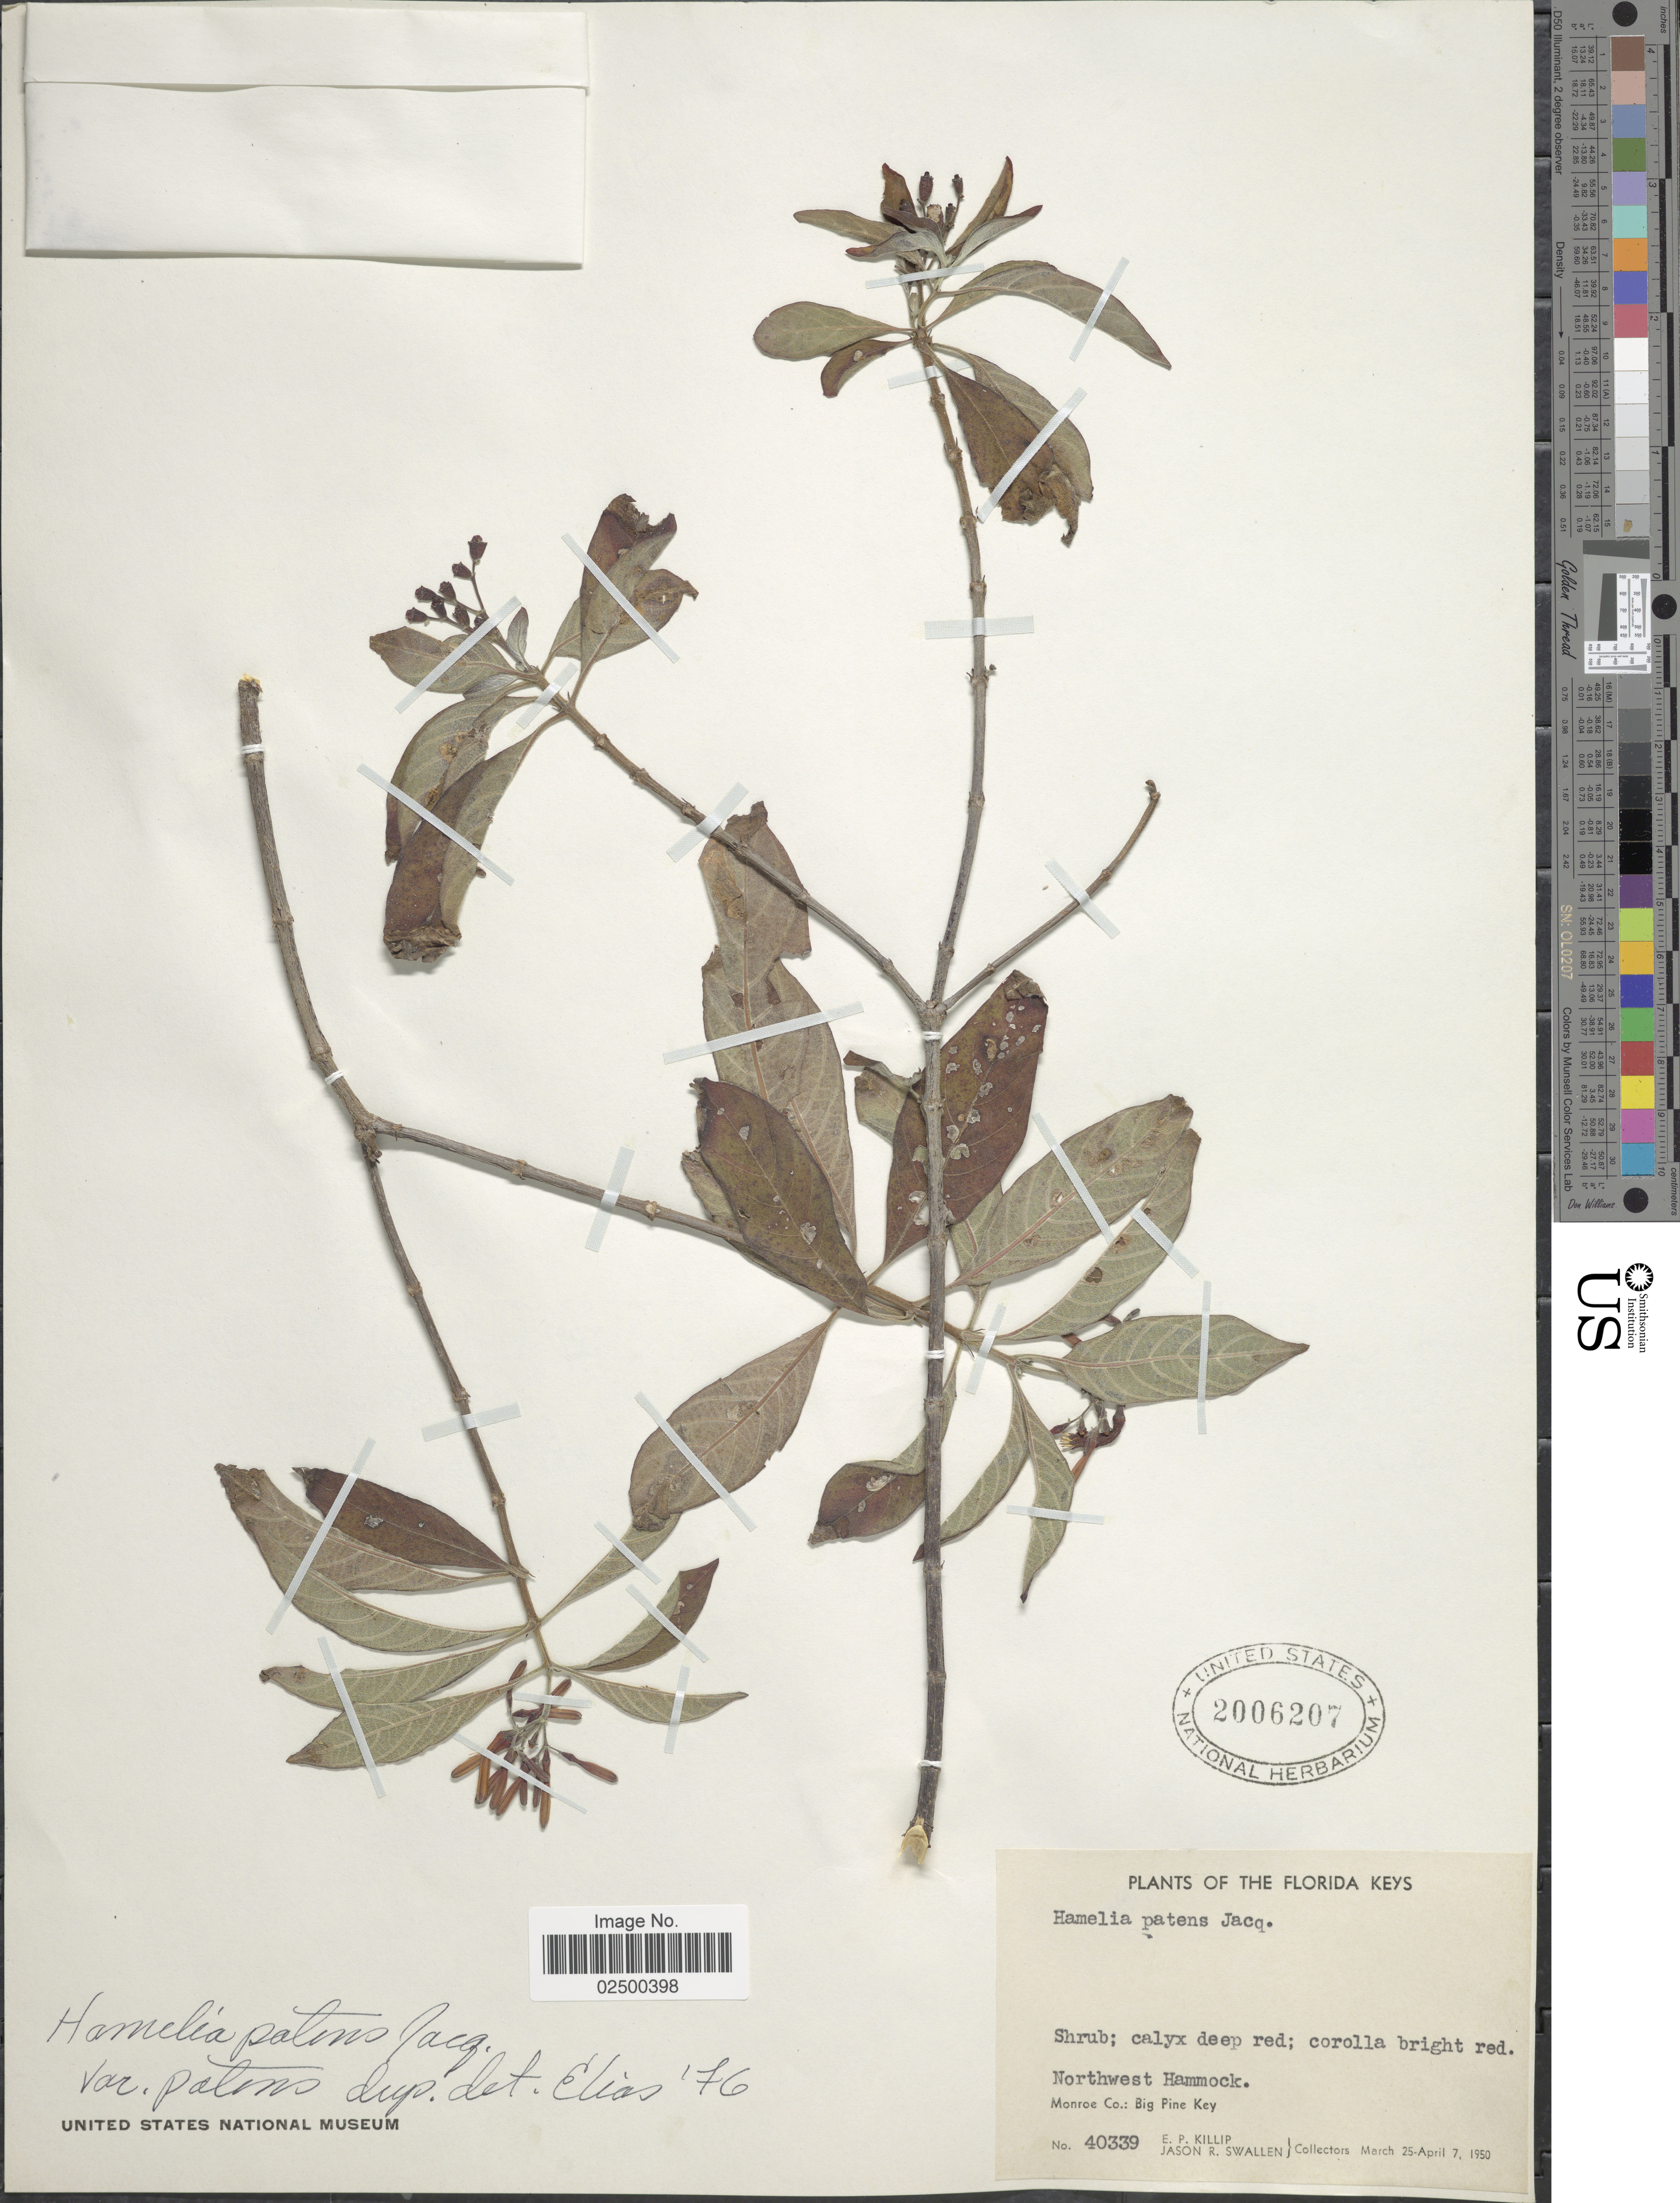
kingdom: Plantae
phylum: Tracheophyta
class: Magnoliopsida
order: Gentianales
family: Rubiaceae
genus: Hamelia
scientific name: Hamelia patens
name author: Jacq.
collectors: E. P. Killip & J. R. Swallen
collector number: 40339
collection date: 1950-03-25/1950-04-07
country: United States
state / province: Florida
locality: The Florida Keys, Northwest Hammock, MOnroe Co.: Big Pine Key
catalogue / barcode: US 2006207